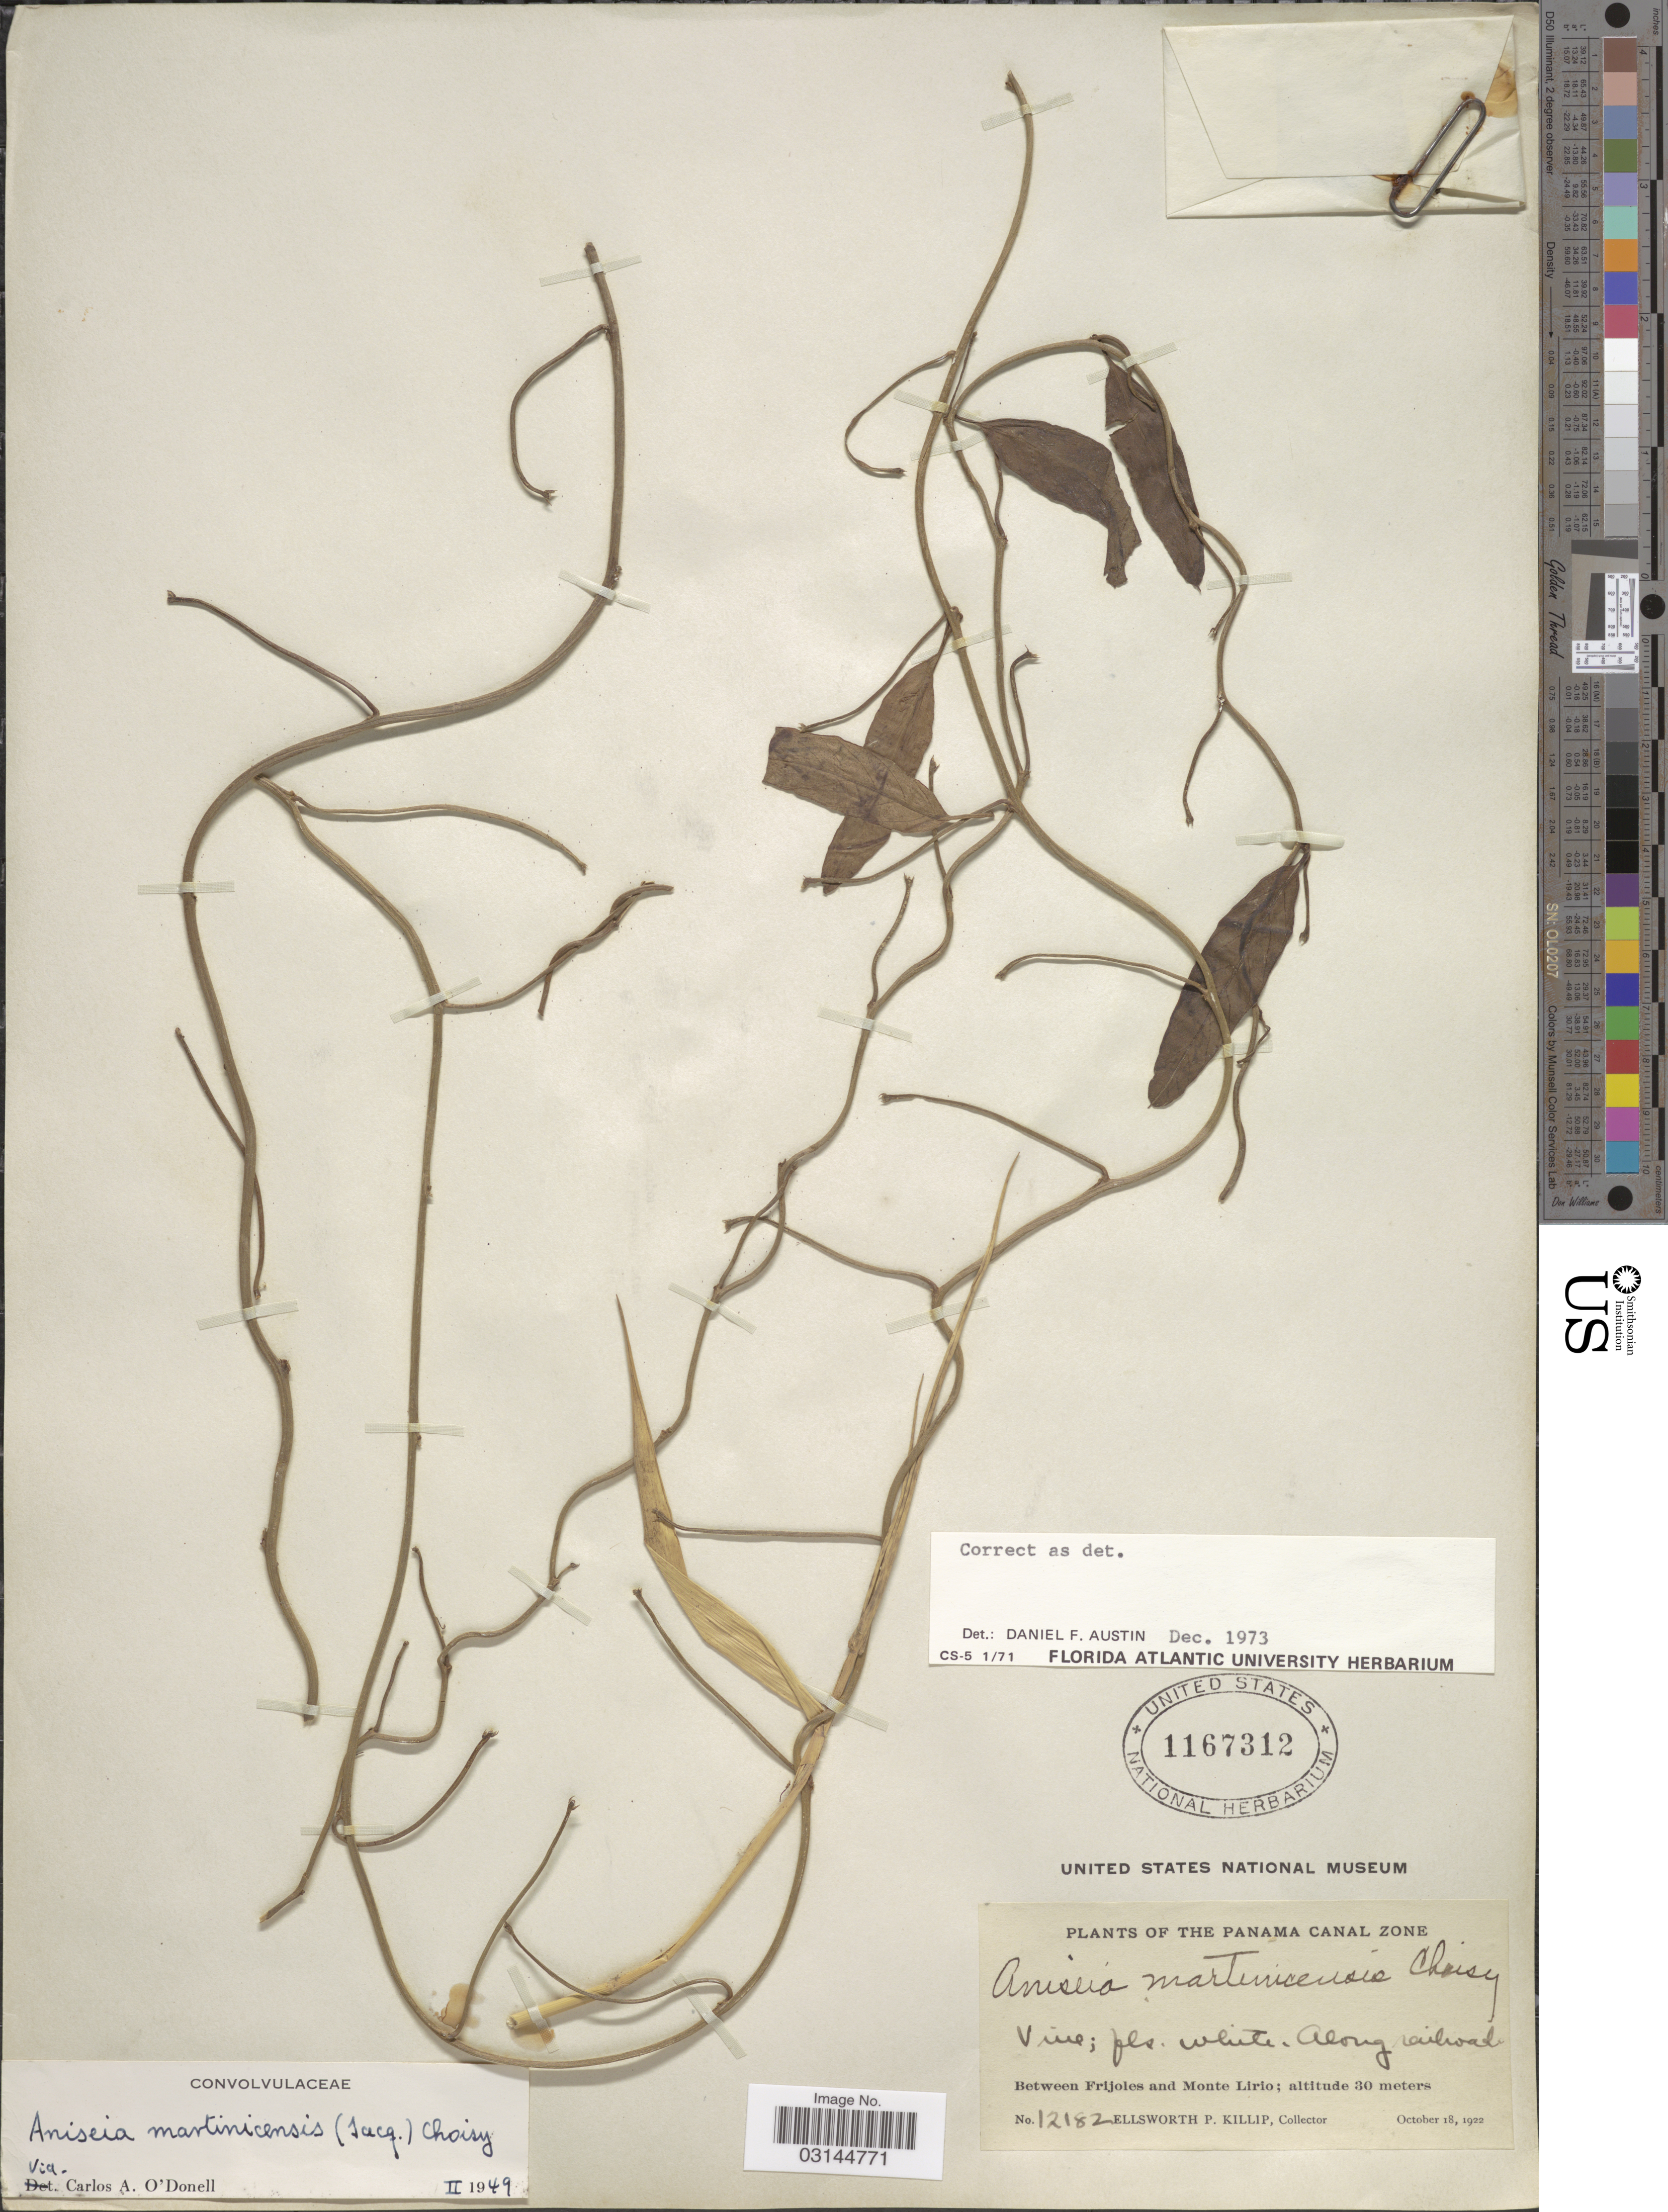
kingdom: Plantae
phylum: Tracheophyta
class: Magnoliopsida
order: Solanales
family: Convolvulaceae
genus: Aniseia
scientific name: Aniseia martinicensis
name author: (Jacq.) Choisy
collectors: E. P. Killip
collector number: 12182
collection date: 1922-10-18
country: Panama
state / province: Colón / Panamá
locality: The Panama Canal Zone, Between Frijoles and Monte Lirio.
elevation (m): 30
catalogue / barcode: US 1167312